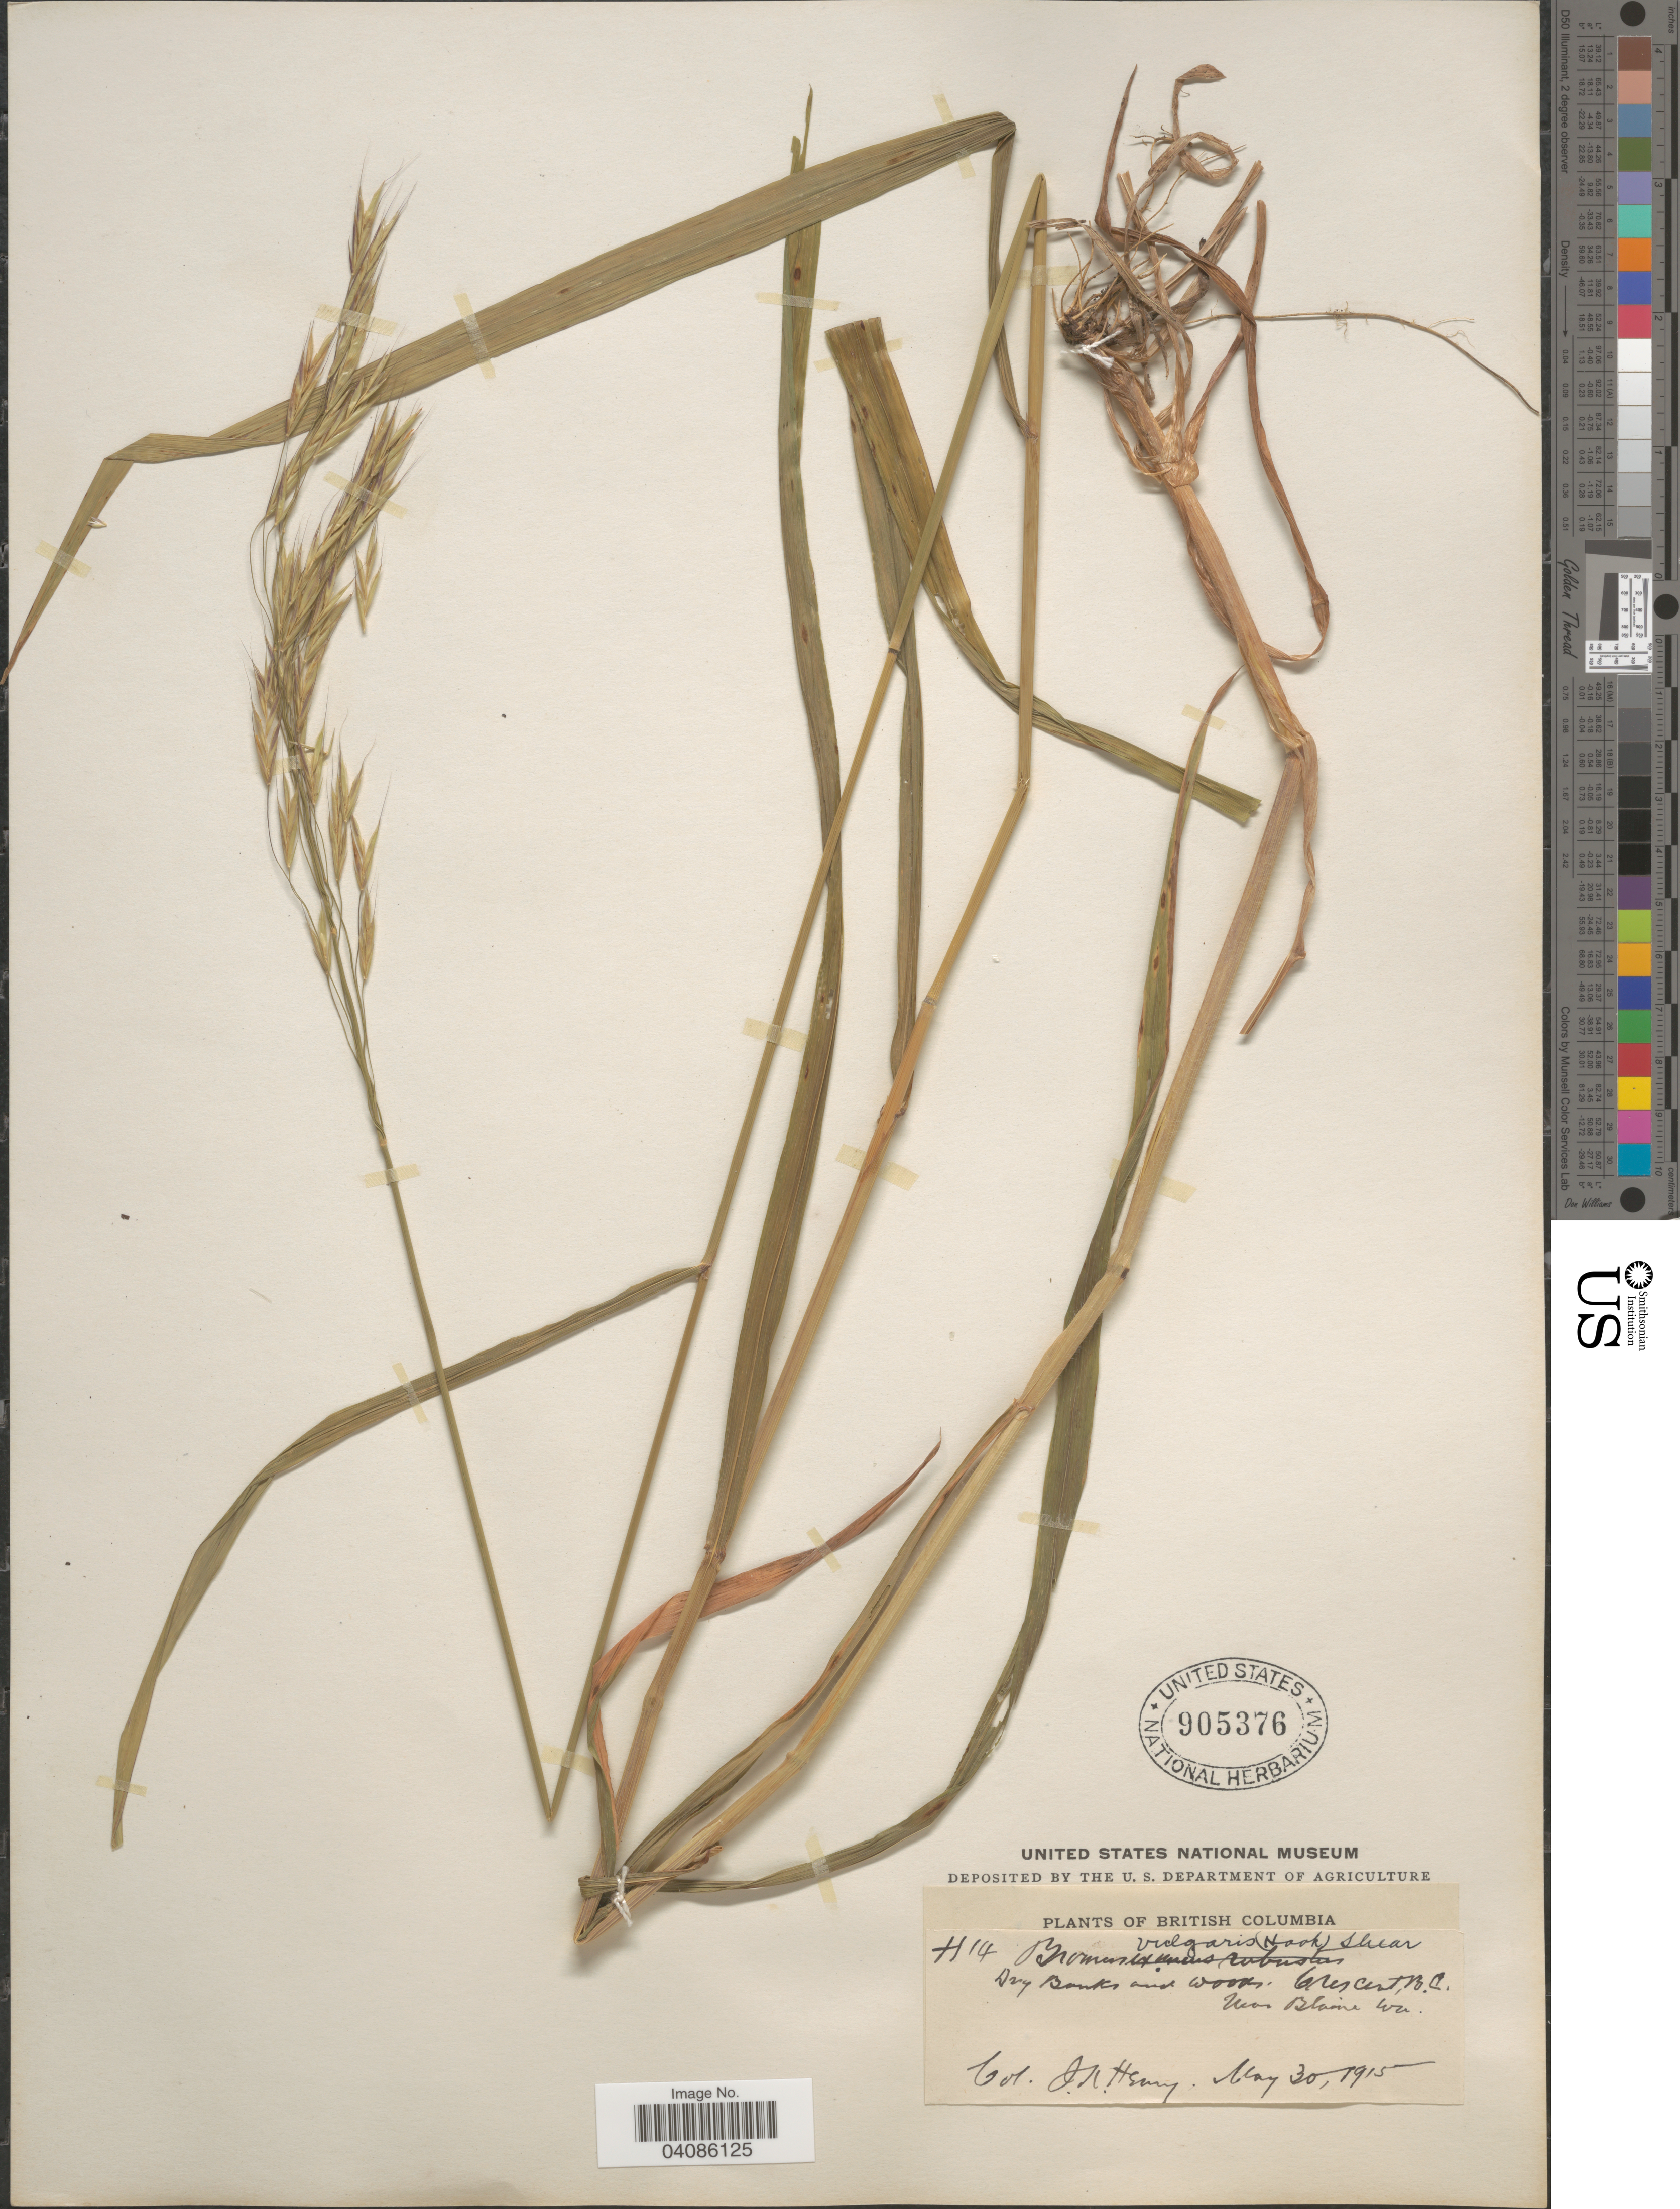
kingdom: Plantae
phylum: Tracheophyta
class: Liliopsida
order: Poales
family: Poaceae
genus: Bromus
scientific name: Bromus vulgaris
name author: (Hook.) Shear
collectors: J. K. Henry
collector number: H14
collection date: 1915-05-30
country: Canada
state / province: British Columbia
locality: Dry Banks and woods, Crescent. Mon Blaine Wa.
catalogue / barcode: US 905376